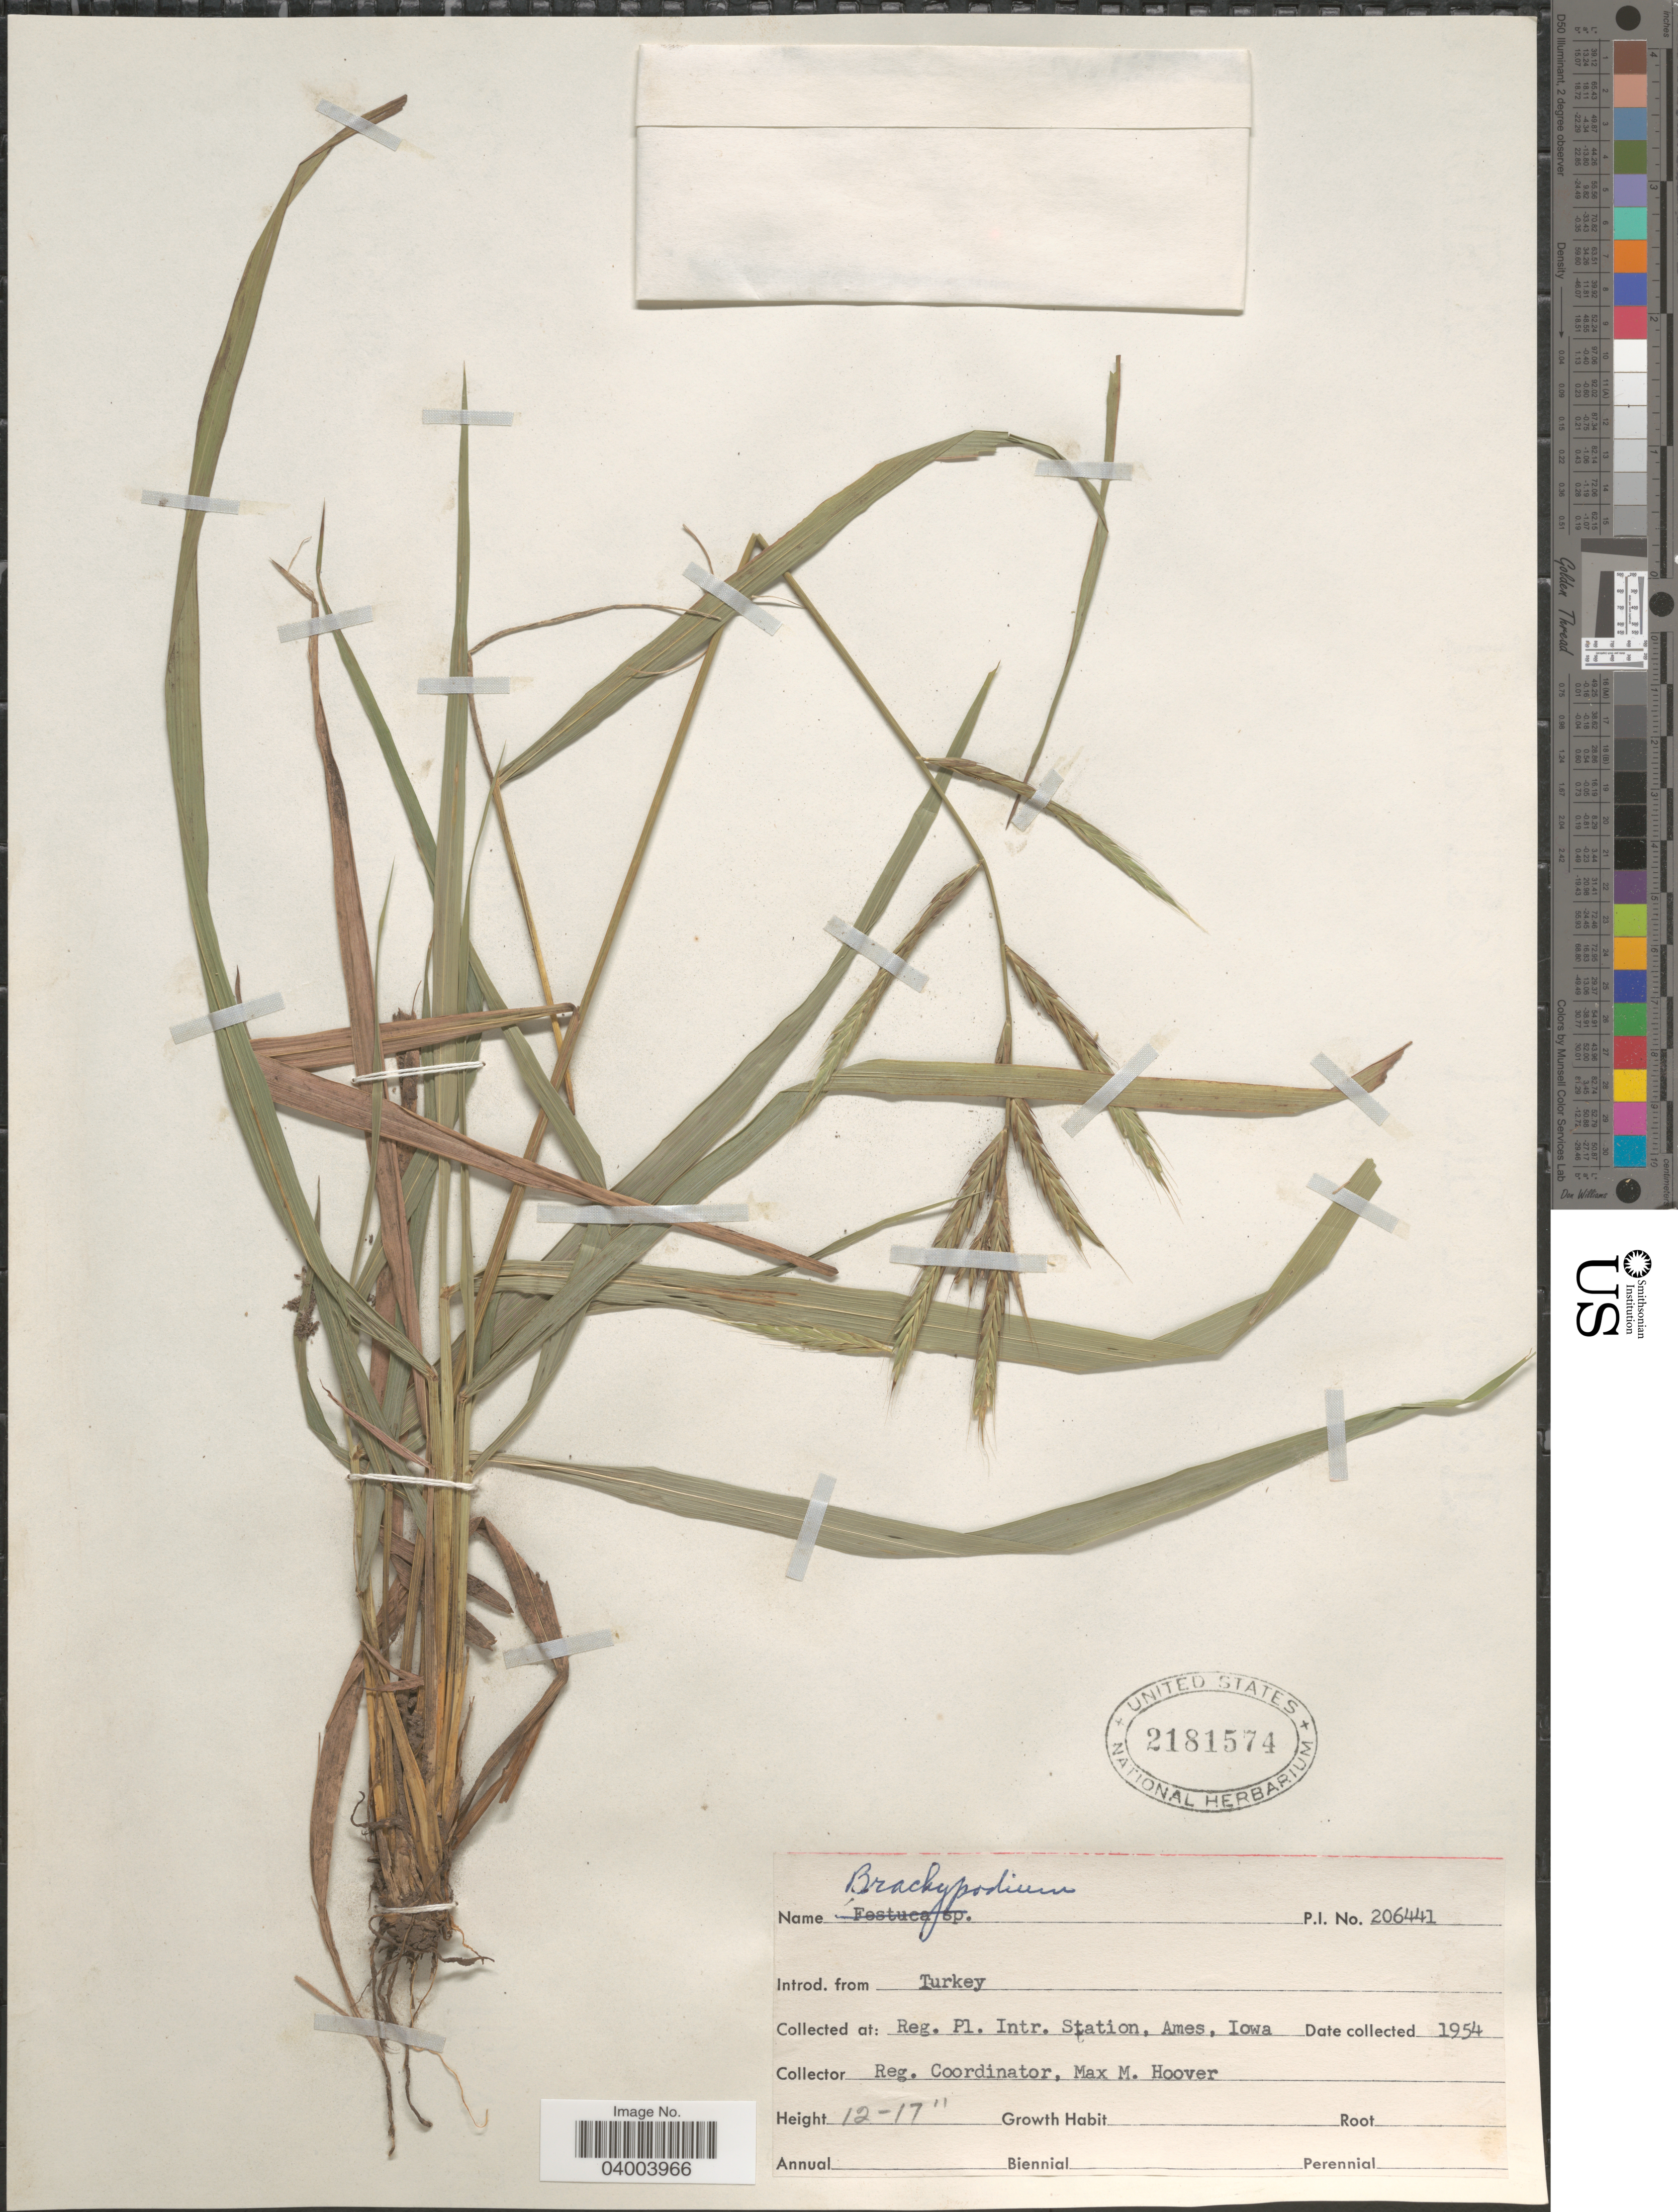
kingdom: Plantae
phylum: Tracheophyta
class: Liliopsida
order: Poales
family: Poaceae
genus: Brachypodium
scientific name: Brachypodium pinnatum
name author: (L.) P. Beauv.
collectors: M. Hoover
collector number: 206441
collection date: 1954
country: United States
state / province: Iowa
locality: Reg. Pl. Intr. Station, Ames.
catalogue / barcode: US 2181574